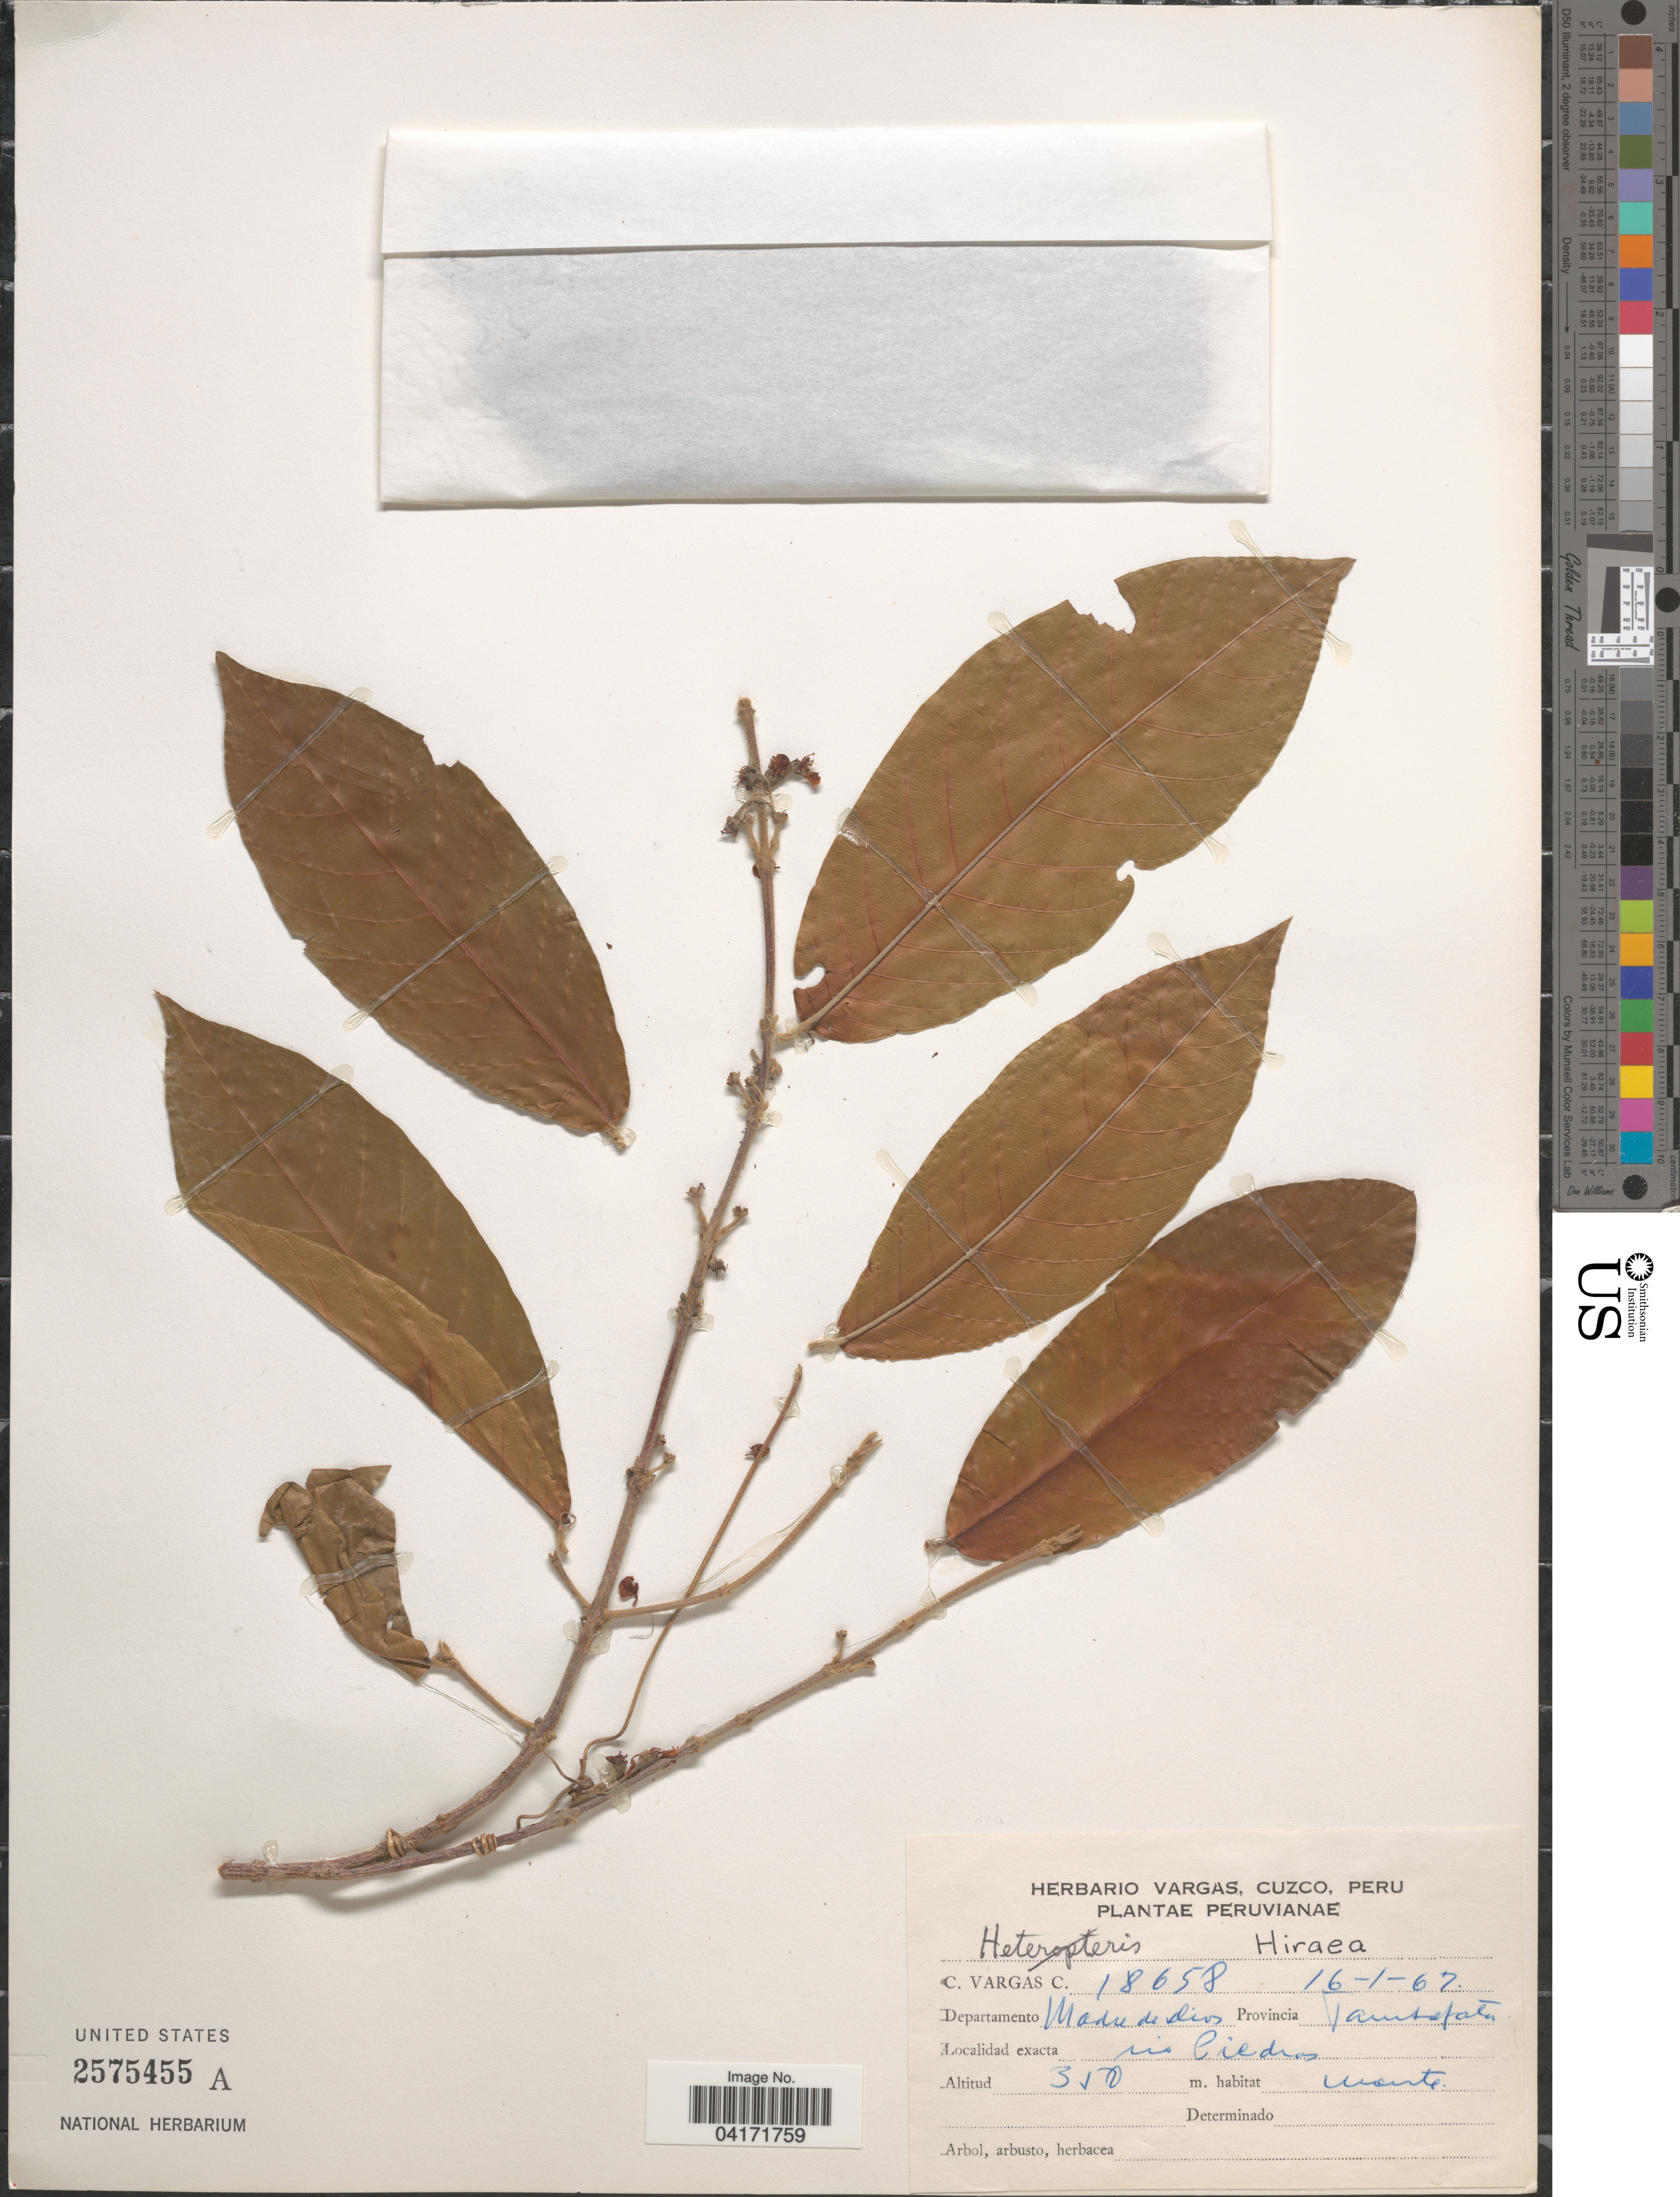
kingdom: Plantae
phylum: Tracheophyta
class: Magnoliopsida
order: Malpighiales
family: Malpighiaceae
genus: Hiraea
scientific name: Hiraea sp.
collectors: C. Vargas Calderón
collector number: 18658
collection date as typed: Transcribed d/m/y: 16/1/67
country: Peru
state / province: Madre de Dios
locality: Peruvianae. Departamento Madre de Dios. Provincia Vamsafata [interpreted]. Rio Ciedros [interpreted].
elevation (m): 350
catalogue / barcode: US 2575455A